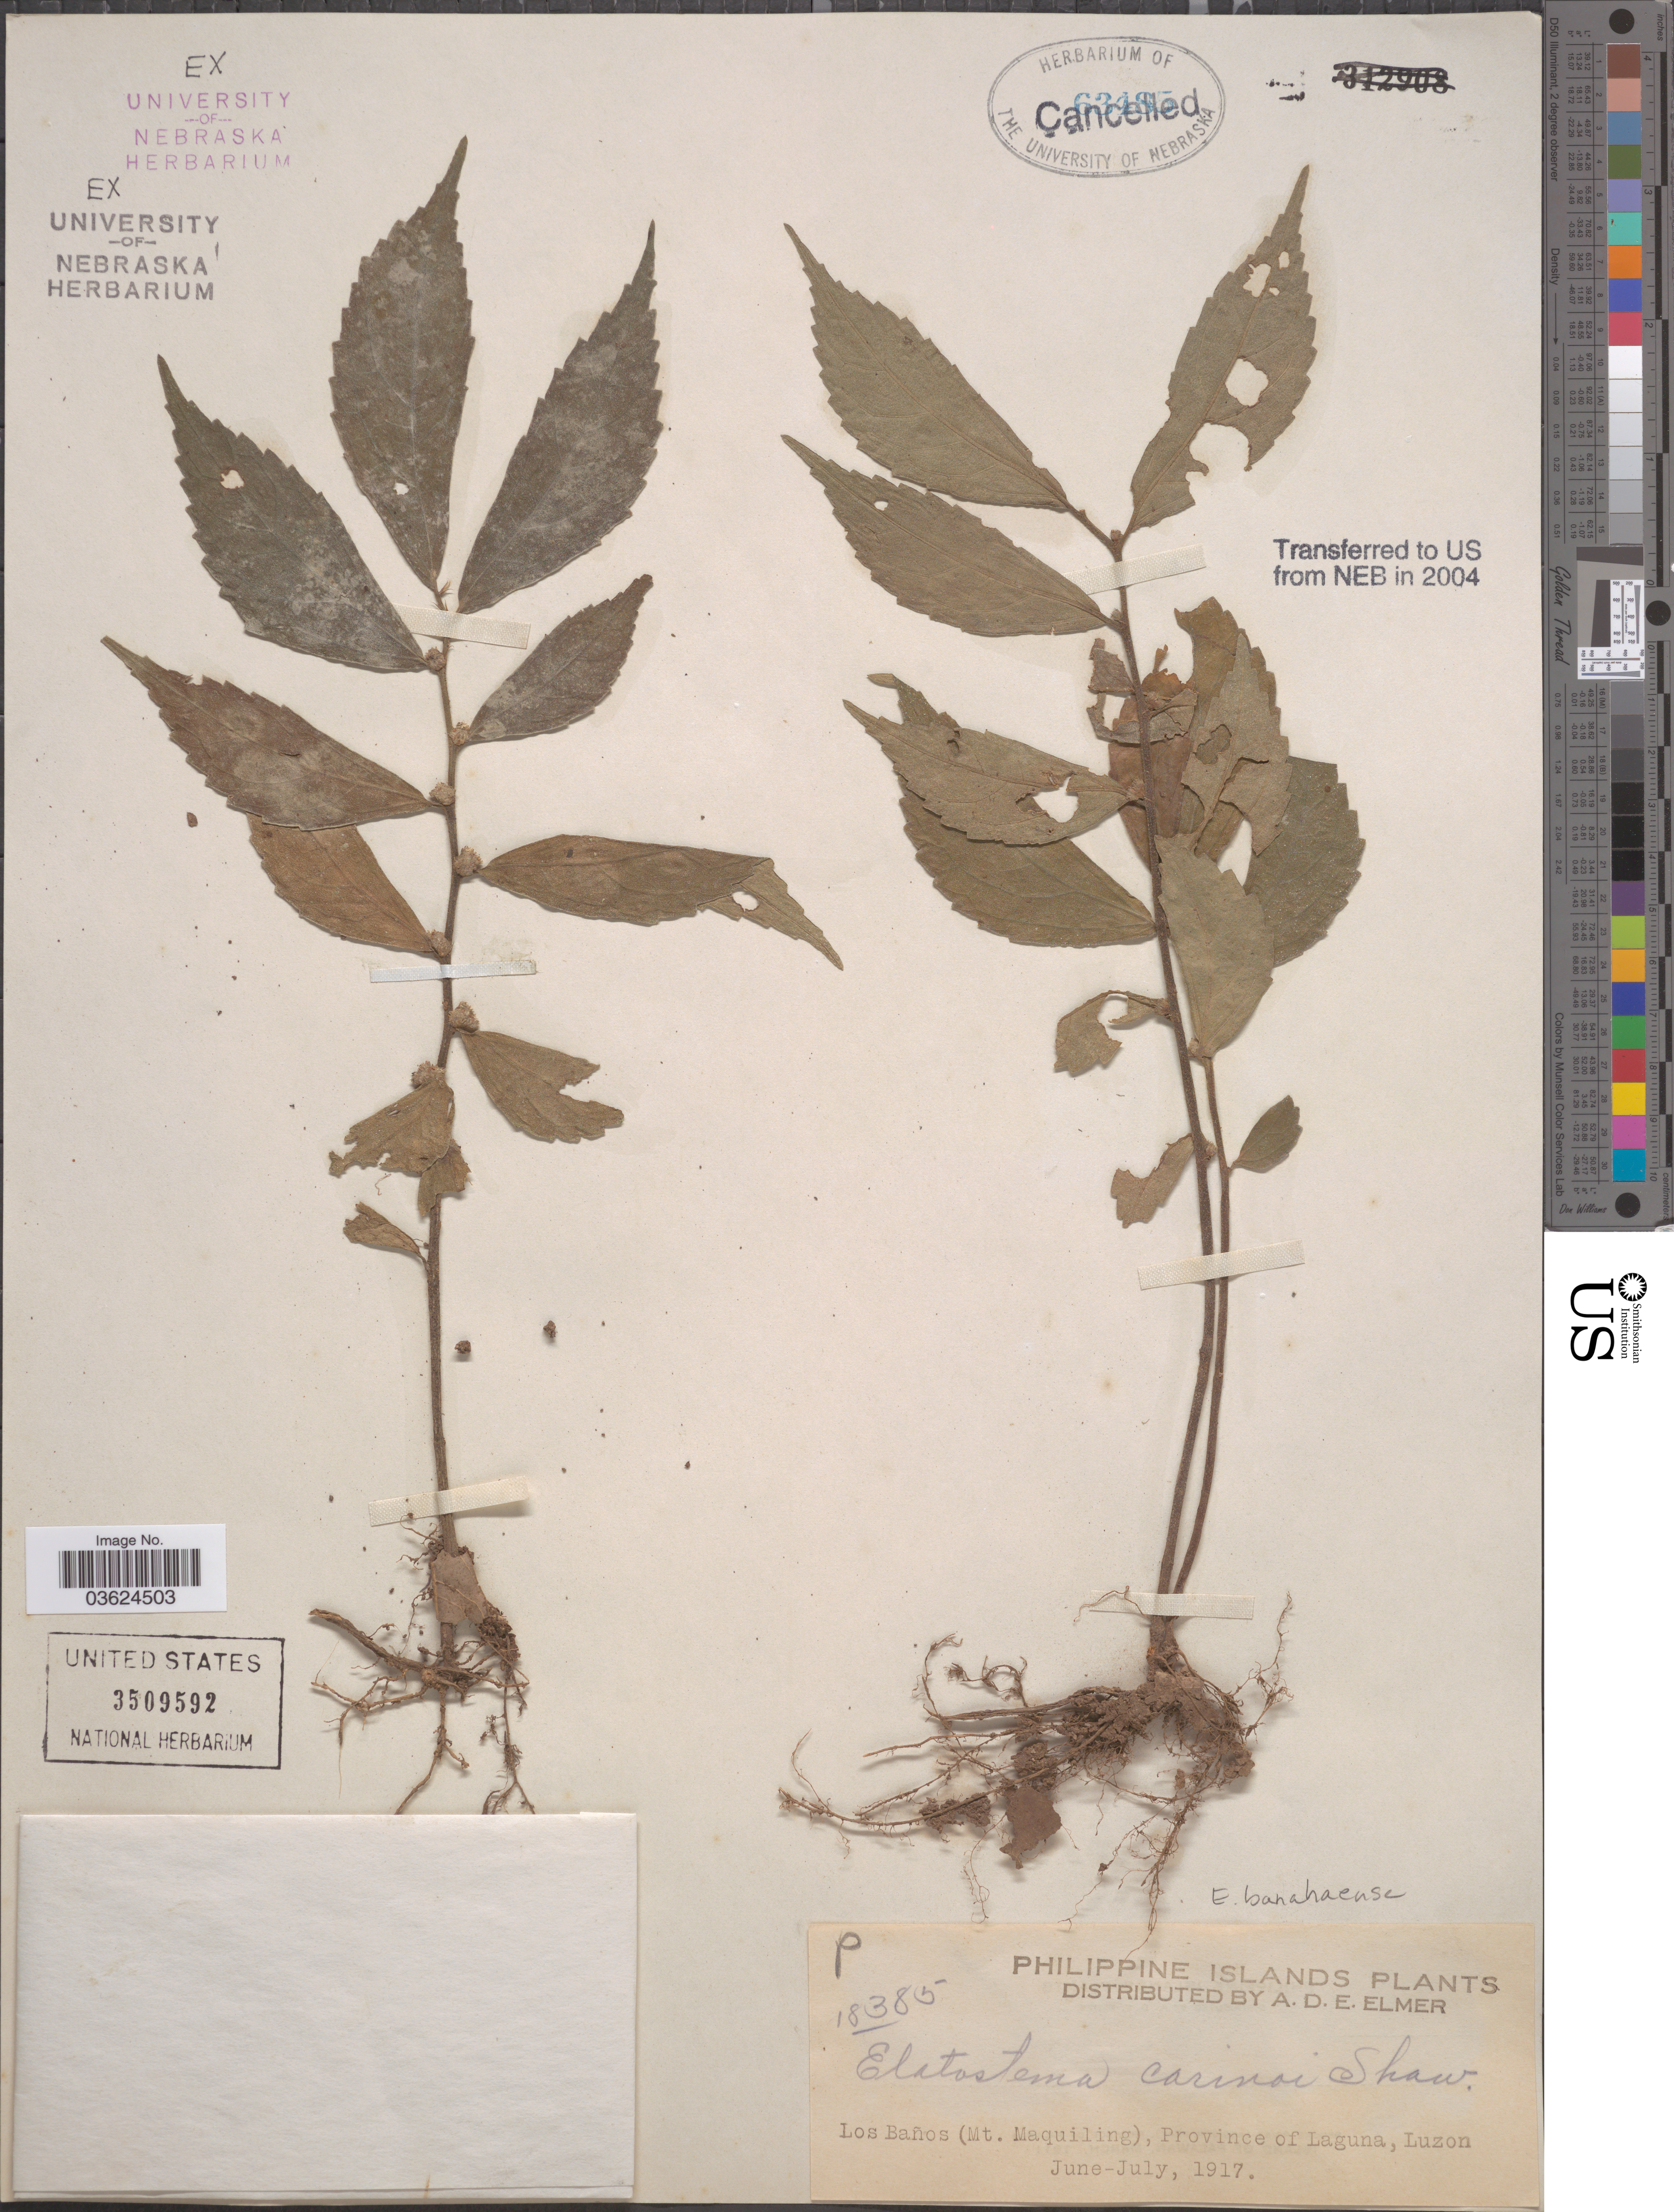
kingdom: Plantae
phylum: Tracheophyta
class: Magnoliopsida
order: Rosales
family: Urticaceae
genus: Elatostema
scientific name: Elatostema banahaense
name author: C.B. Rob.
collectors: A. D. E. Elmer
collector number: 18385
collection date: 1917-06/1917-07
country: Philippines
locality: Philippine Islands. Los Baños (Mt. Maquiling), Province of Laguna, Luzon.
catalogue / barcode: US 3509592